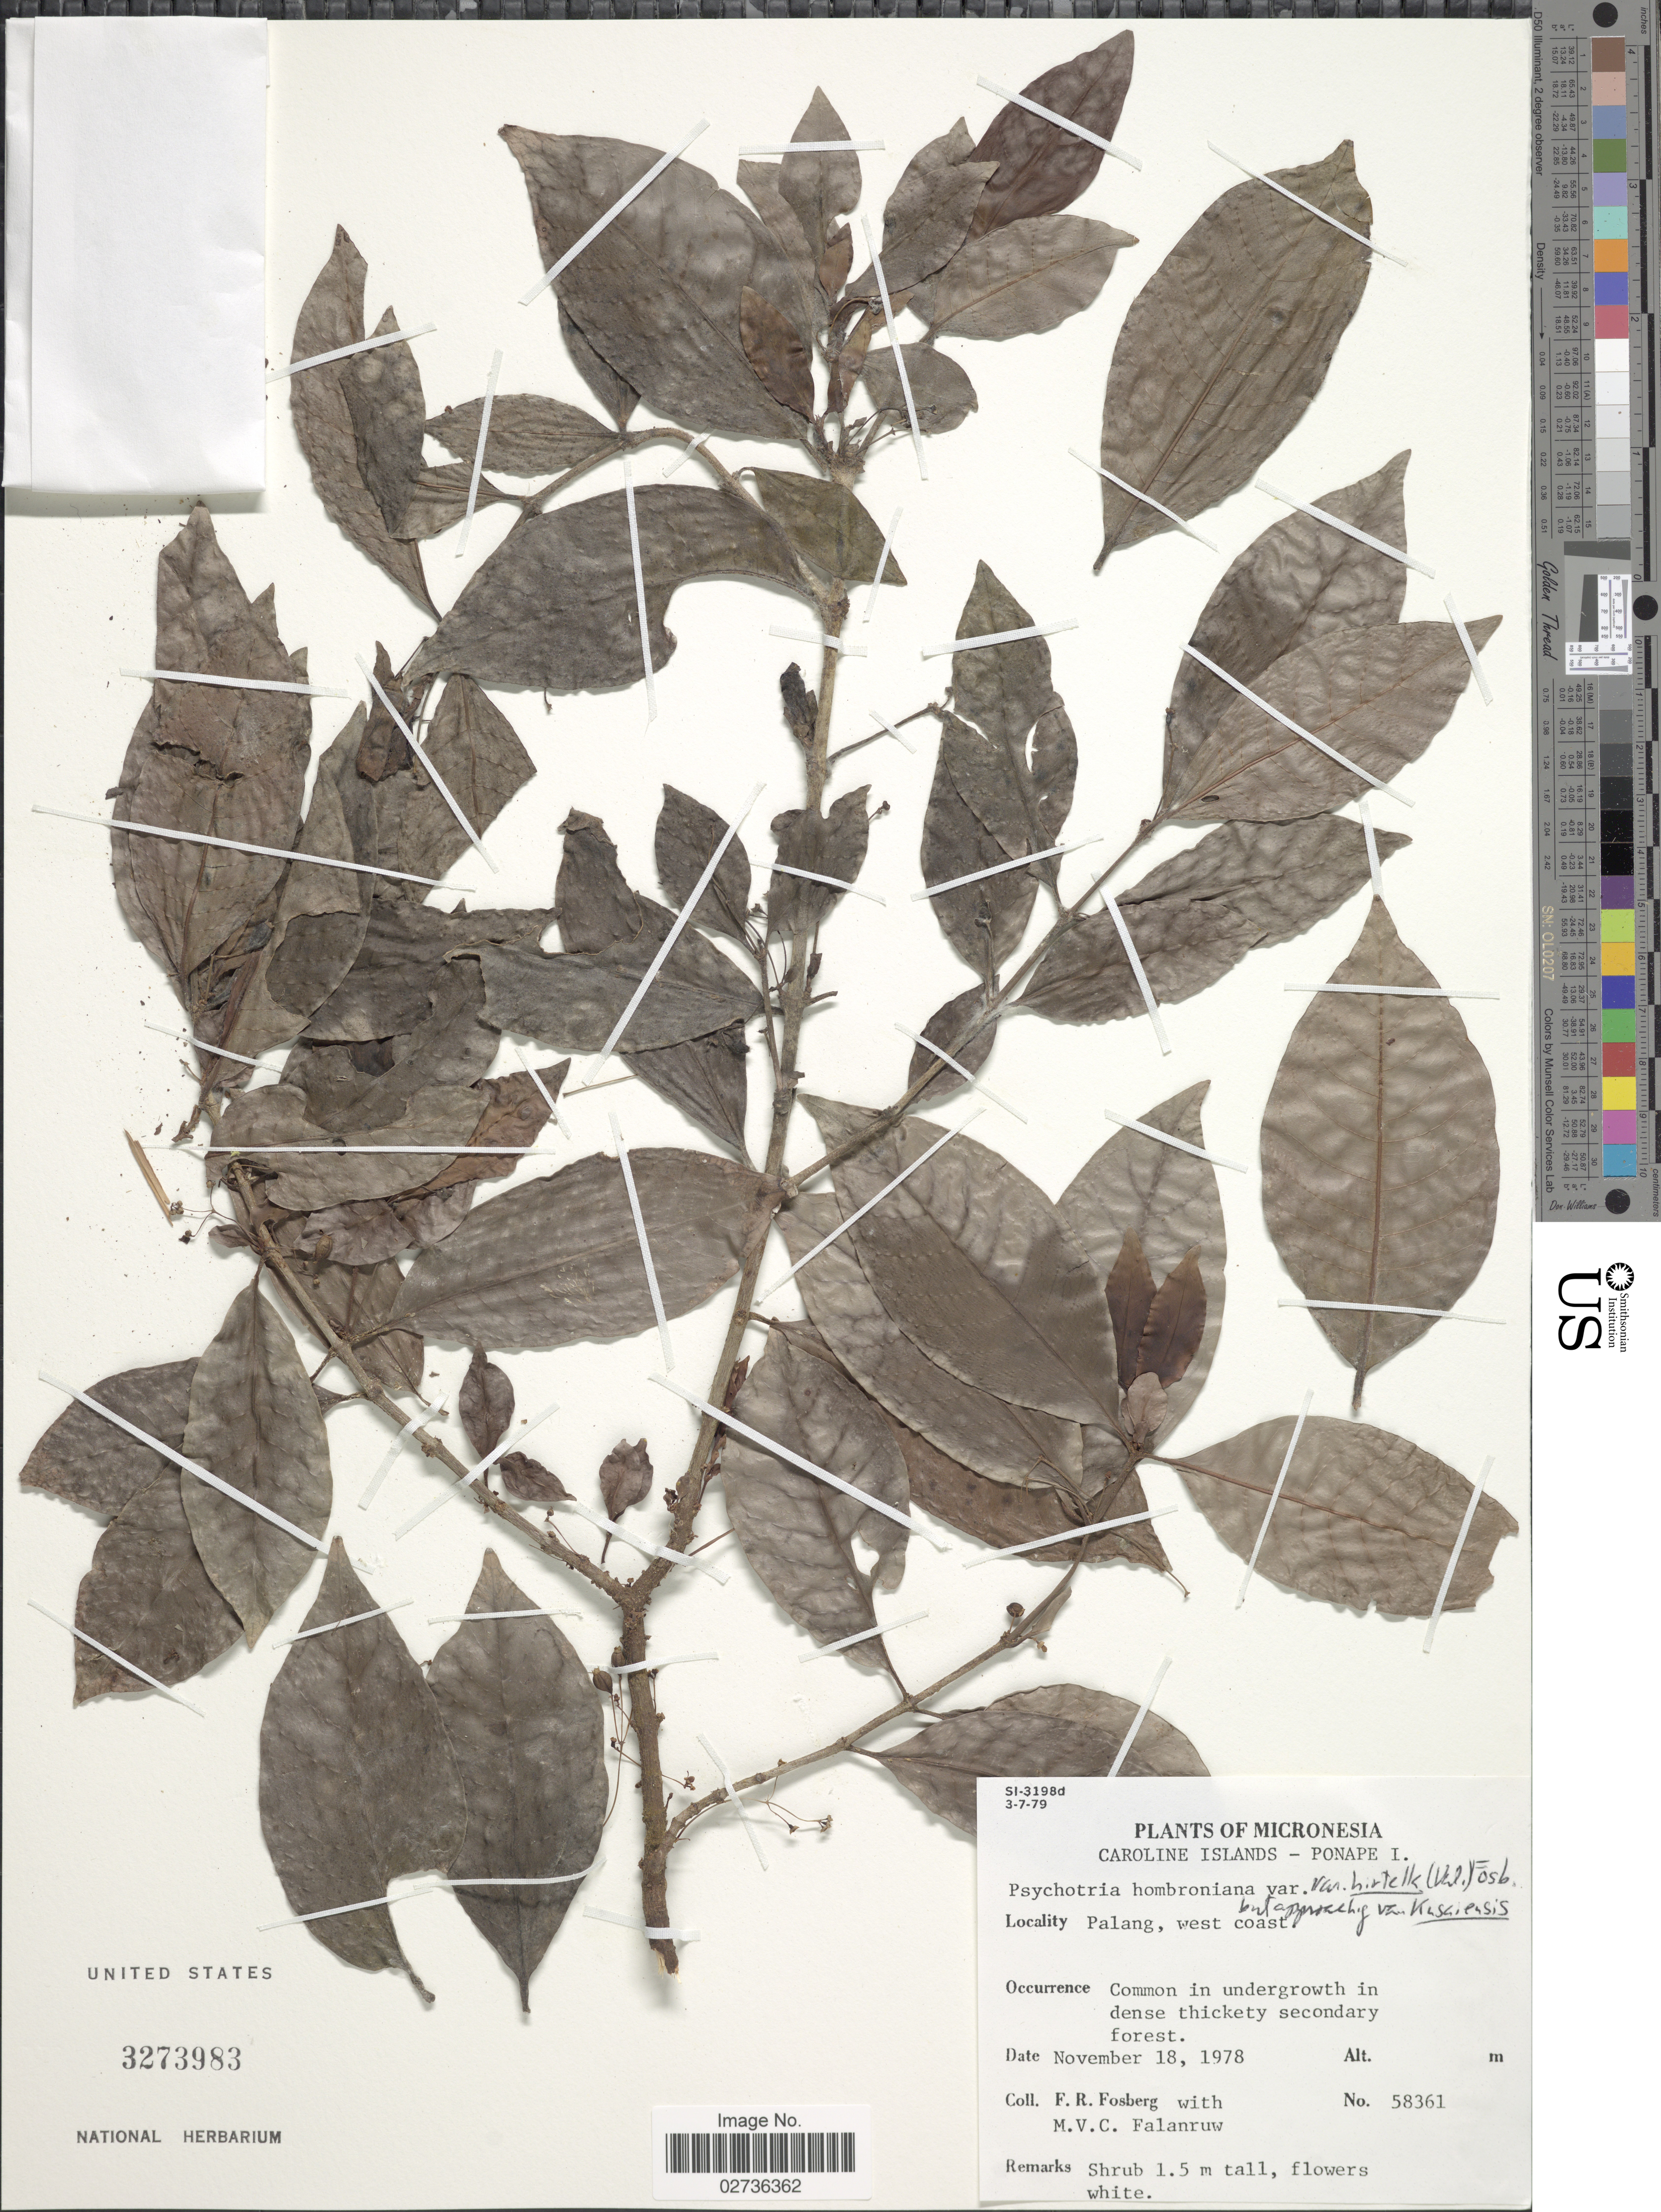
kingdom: Plantae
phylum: Tracheophyta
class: Magnoliopsida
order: Gentianales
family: Rubiaceae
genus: Psychotria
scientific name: Psychotria hombroniana var. hirtella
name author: (Valeton) Fosberg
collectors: F. R. Fosberg & M. V. Falanruw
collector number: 58361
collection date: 1978-11-18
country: Micronesia, Federated States of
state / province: Pohnpei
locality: Caroline Islands - Ponape I. Palang, west coast.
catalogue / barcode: US 3273983